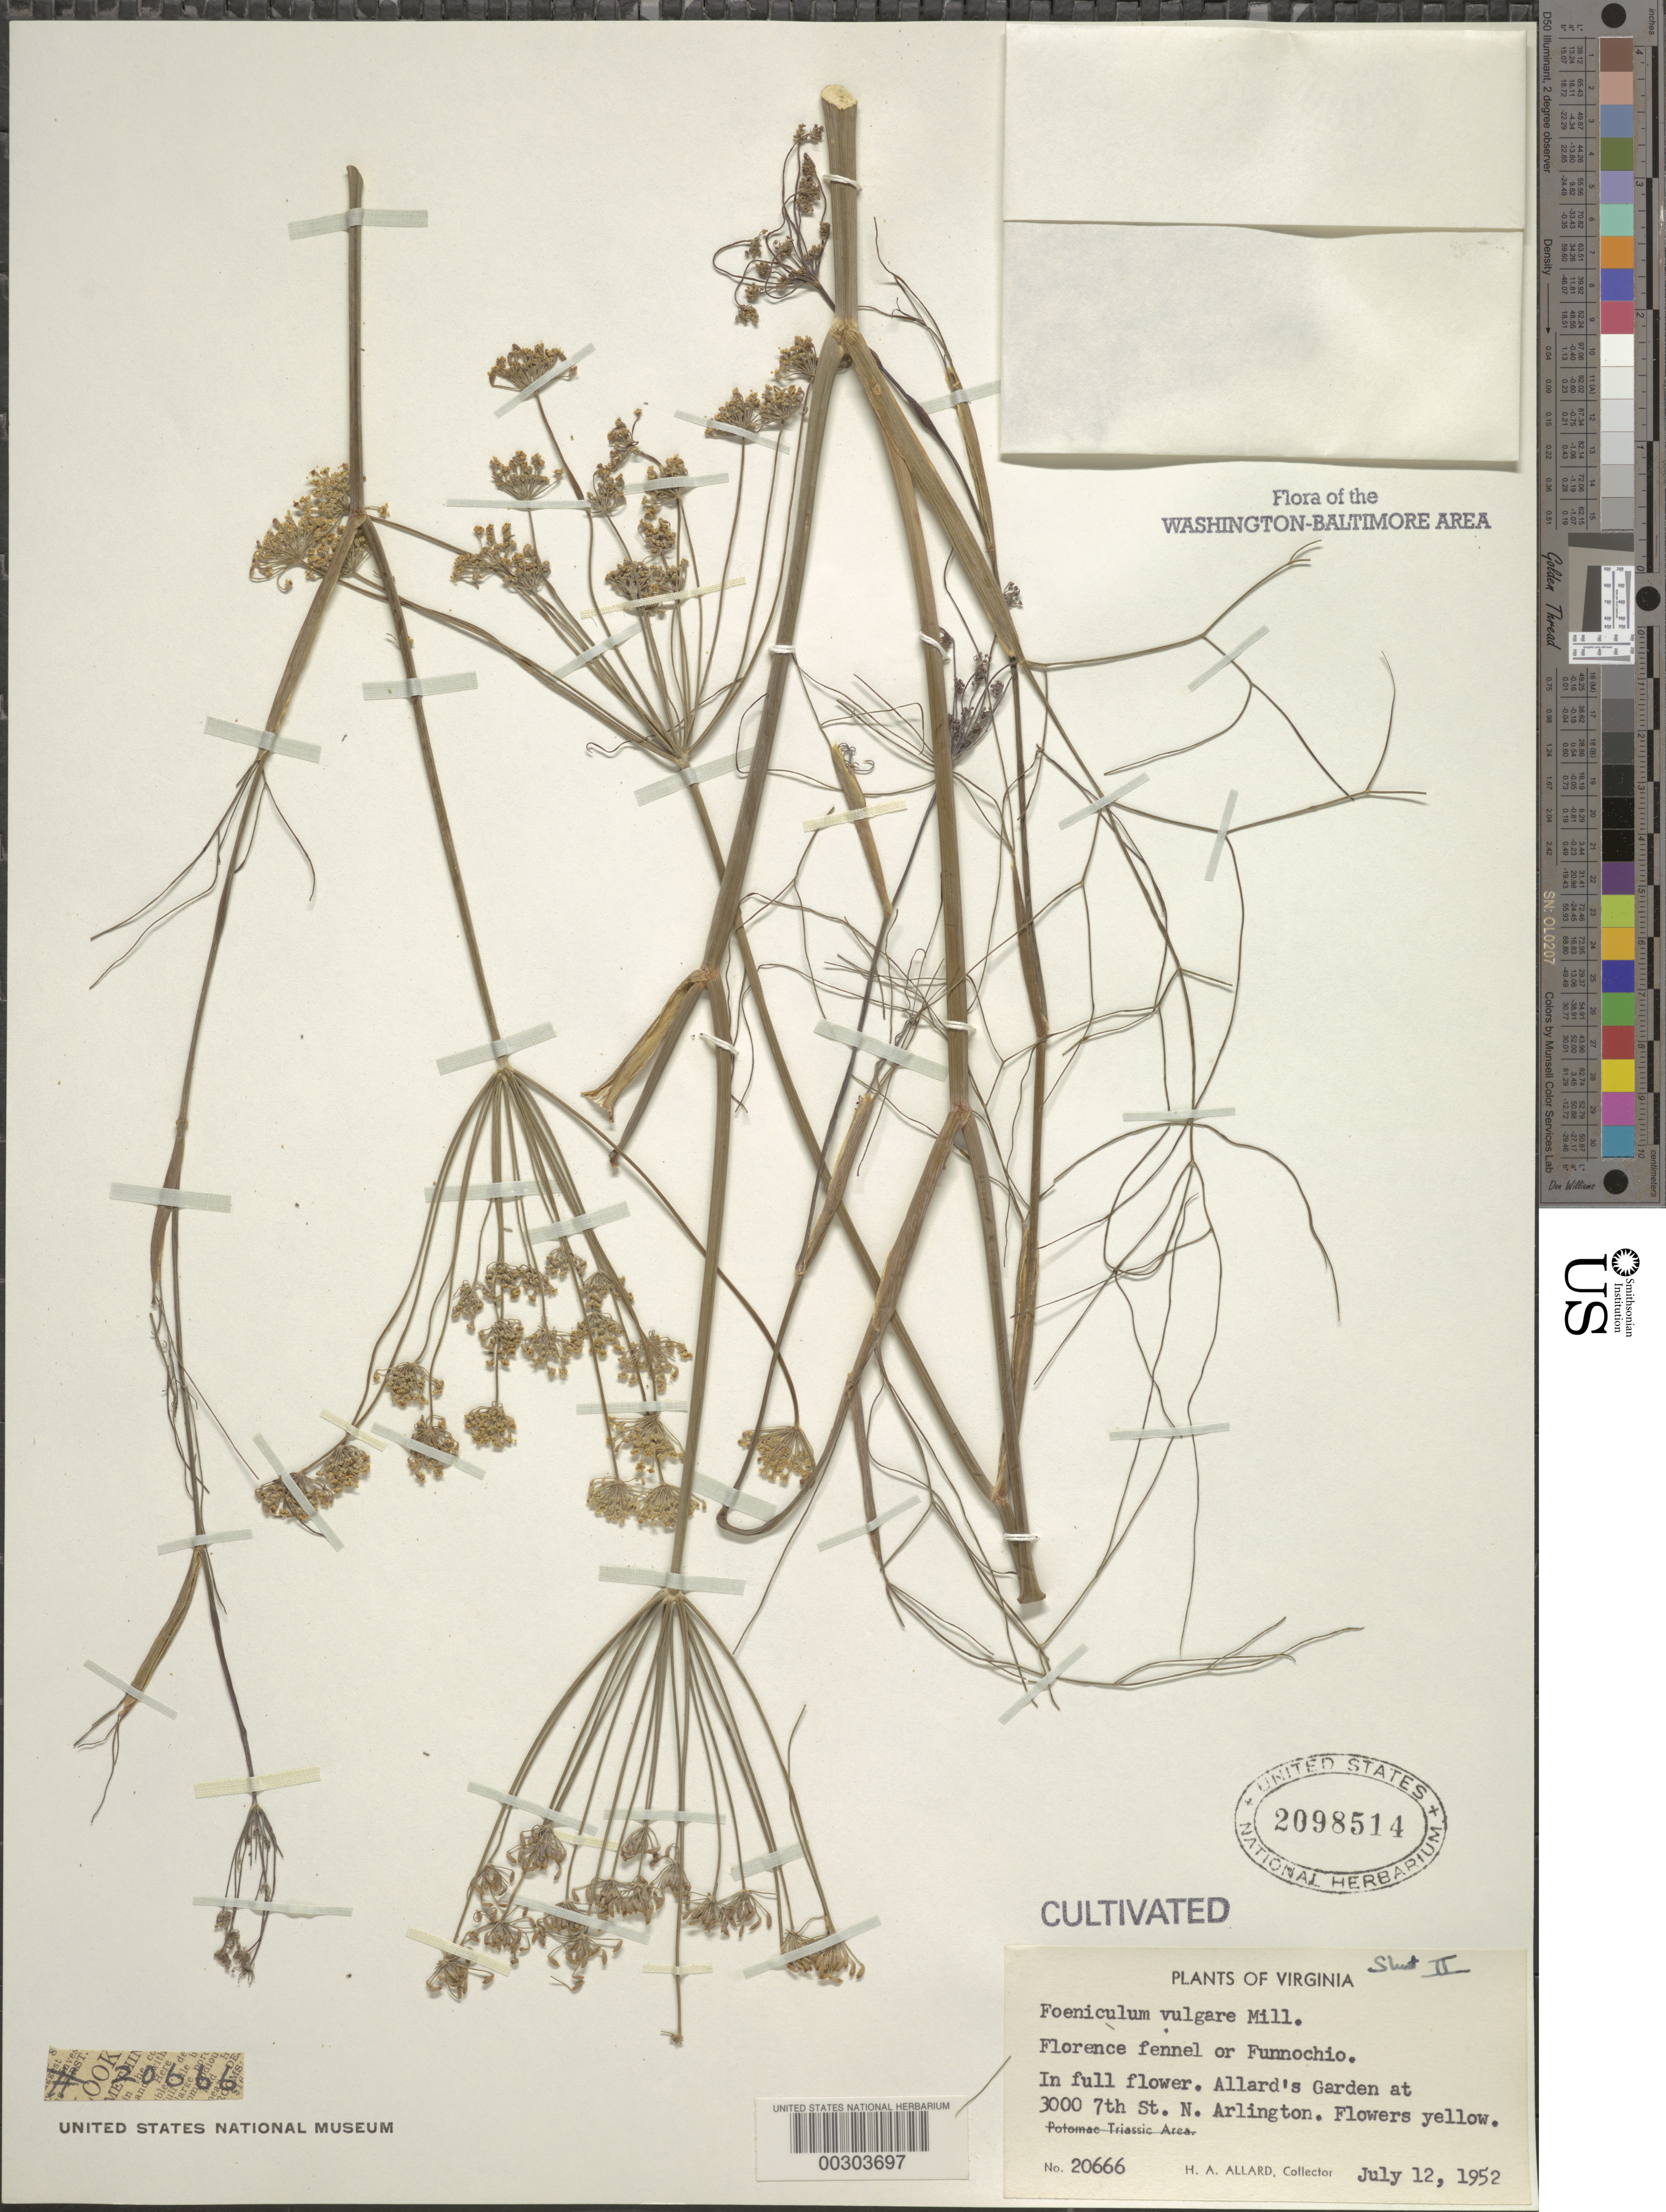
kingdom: Plantae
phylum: Tracheophyta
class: Magnoliopsida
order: Apiales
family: Apiaceae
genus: Foeniculum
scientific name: Foeniculum vulgare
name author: Mill.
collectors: H. A. Allard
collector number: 20666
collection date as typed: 12 Jul 1952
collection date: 1952-07-12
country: United States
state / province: Virginia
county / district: Arlington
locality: Arlington, 3000 7th St N, Allard's garden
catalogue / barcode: US 2098514